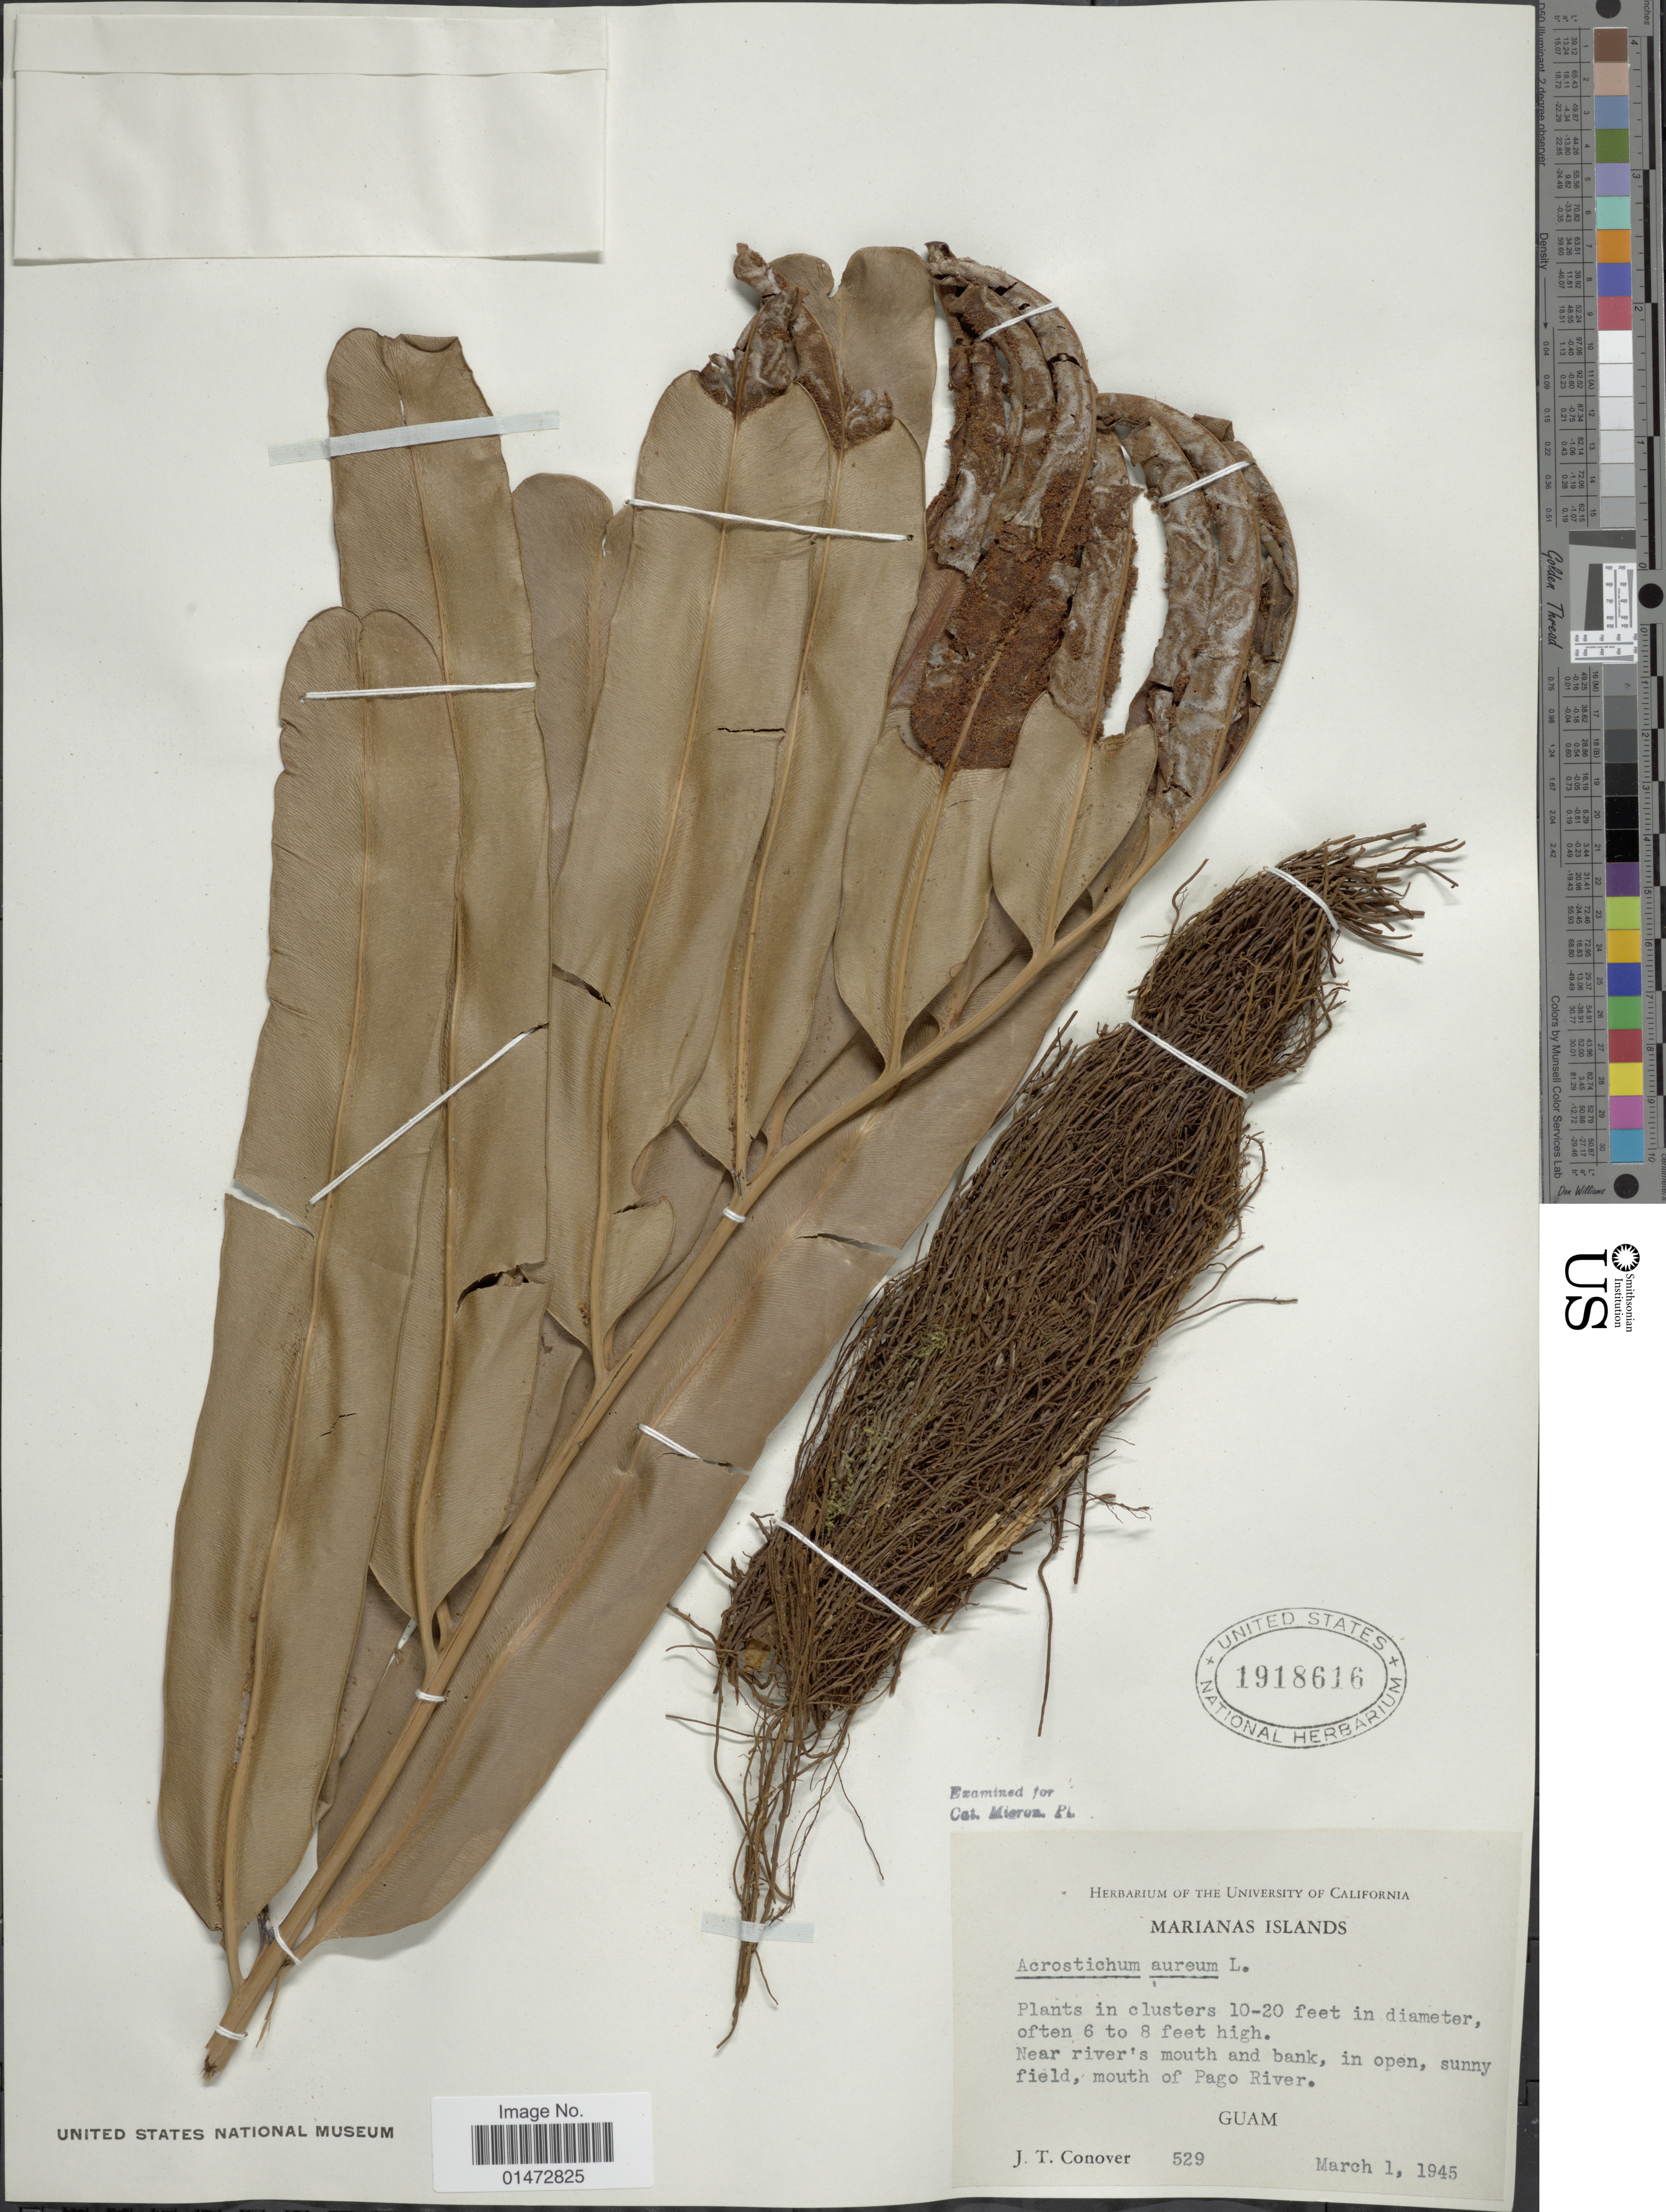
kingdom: Plantae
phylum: Tracheophyta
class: Polypodiopsida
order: Polypodiales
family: Pteridaceae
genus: Acrostichum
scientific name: Acrostichum aureum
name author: L.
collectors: J. T. Conover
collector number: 529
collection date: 1945-03-01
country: Guam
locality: Marianas Islands. Near river's mouth and bank, in open, sunny field, mouth of Pago River. Guam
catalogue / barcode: US 1918616